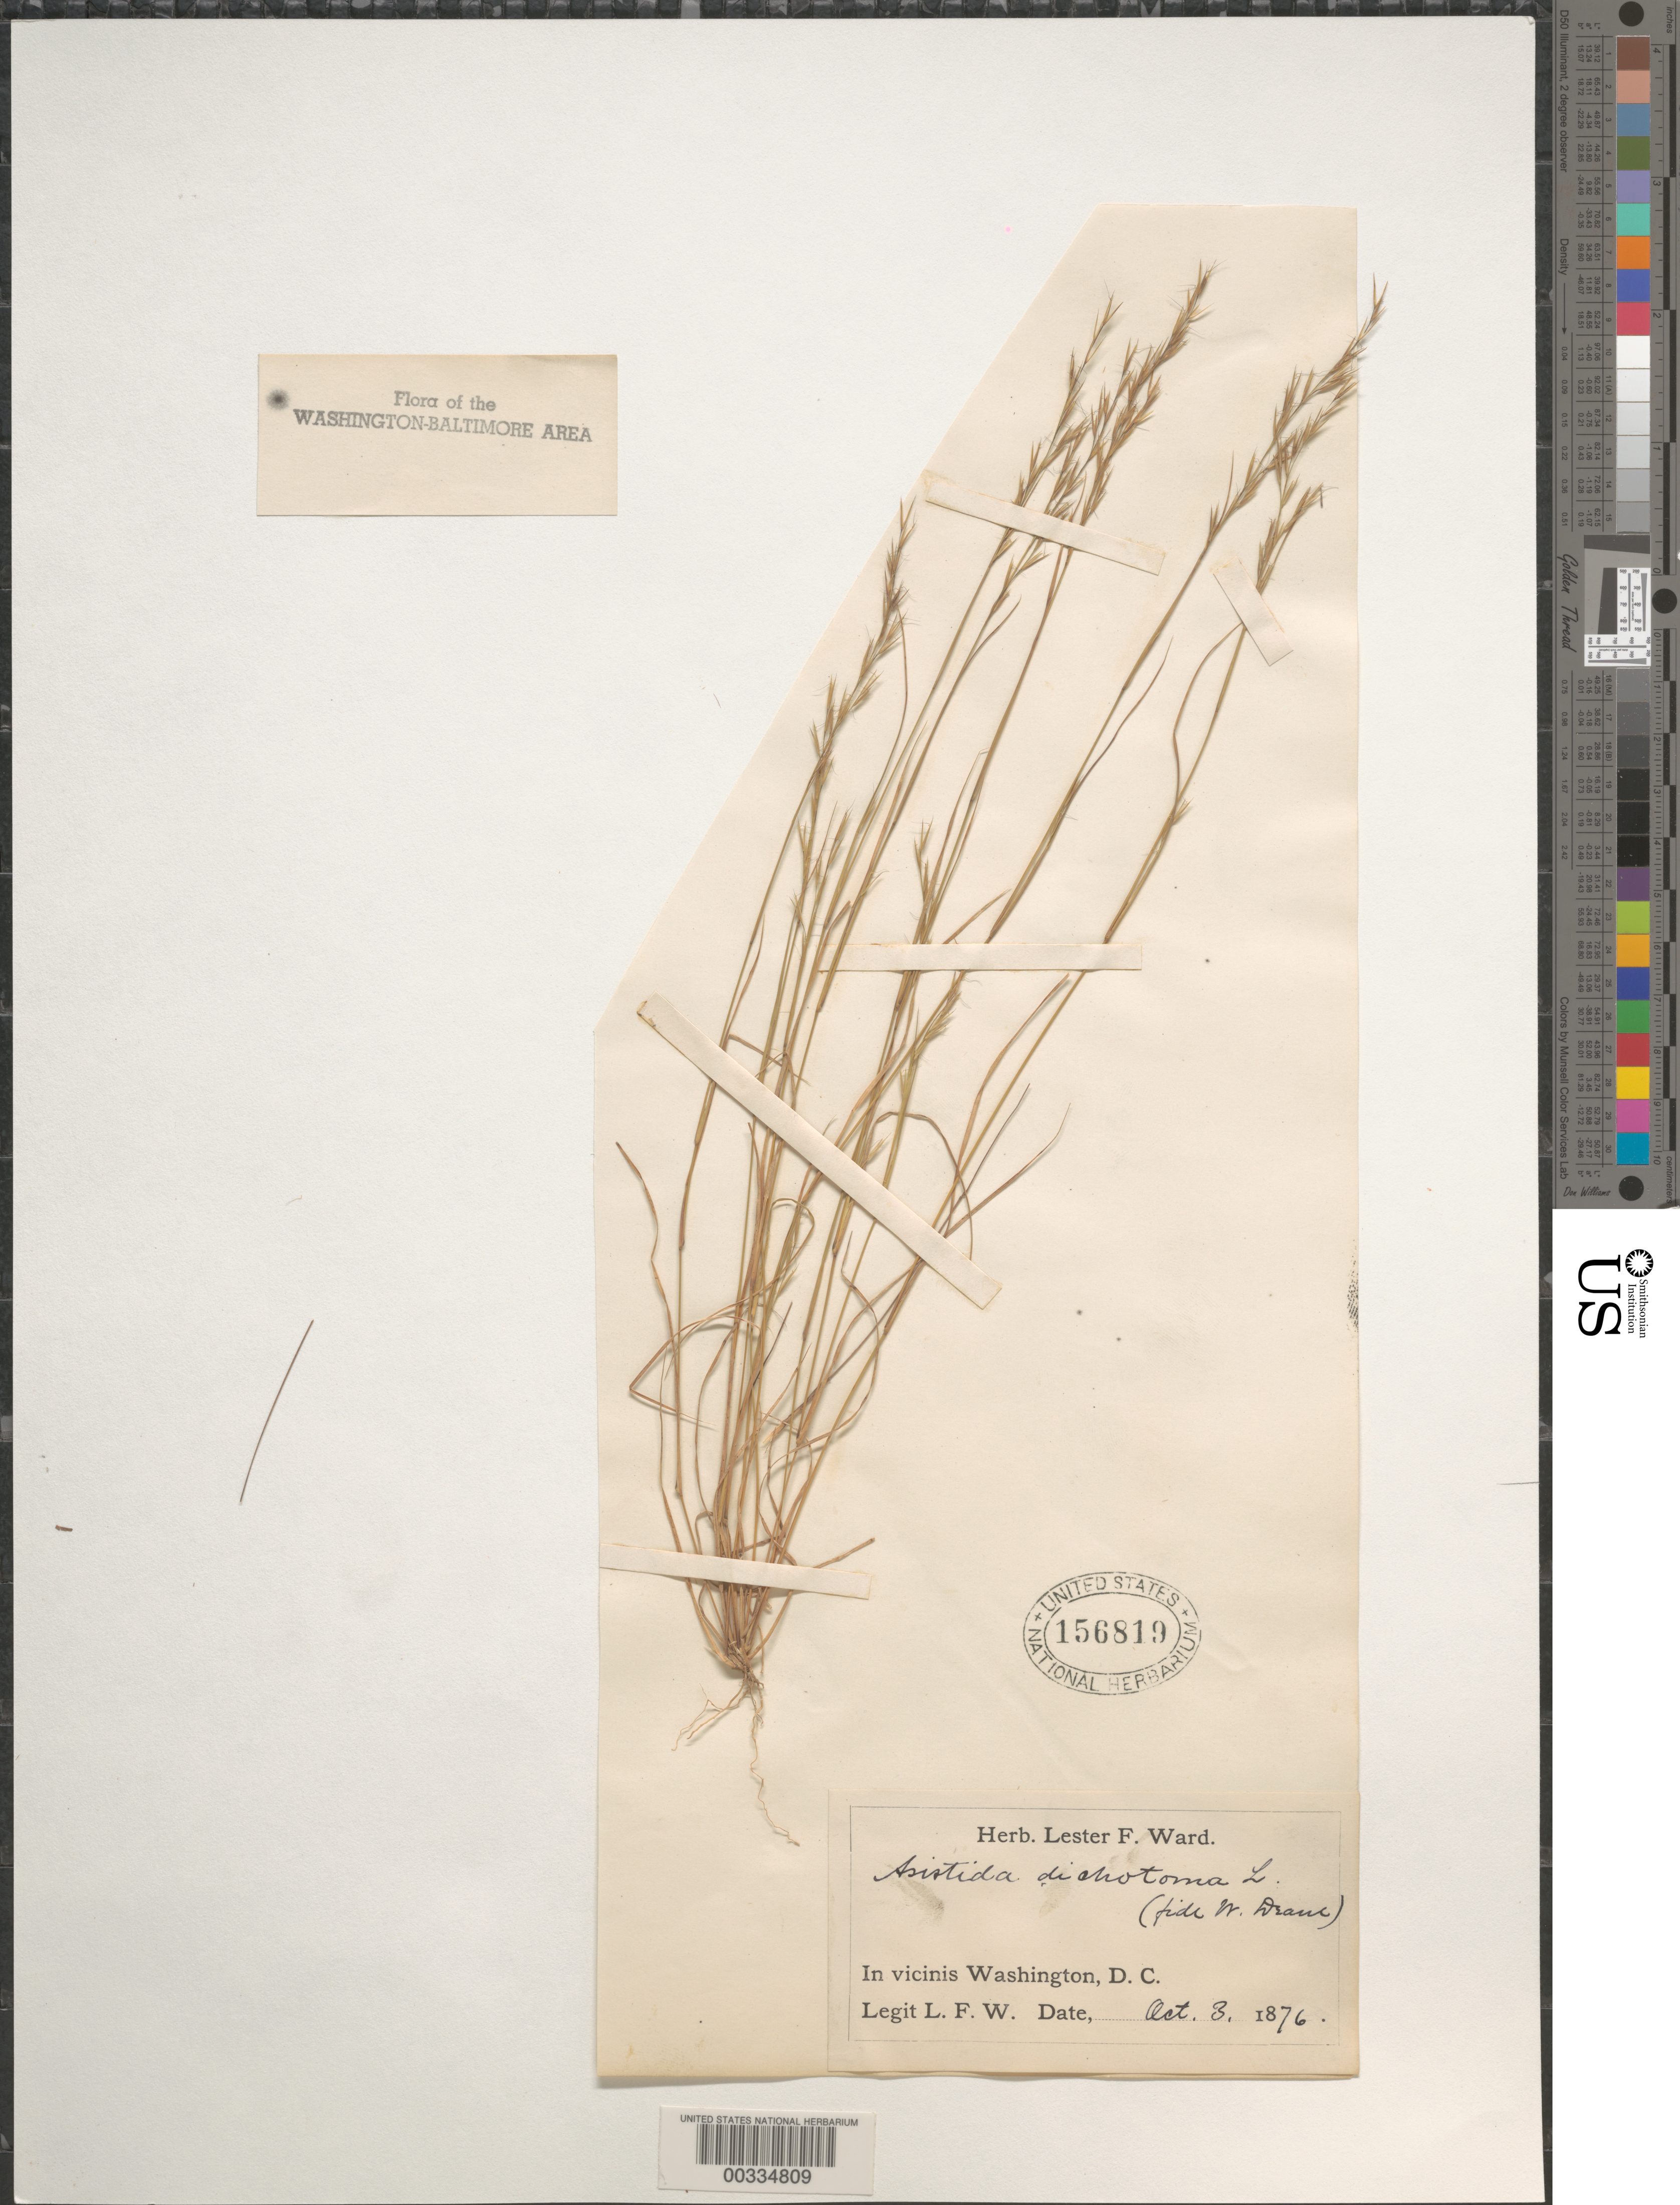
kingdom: Plantae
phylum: Tracheophyta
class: Liliopsida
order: Poales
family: Poaceae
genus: Aristida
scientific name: Aristida dichotoma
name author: Michx.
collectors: L. F. Ward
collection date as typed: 08 Oct 1876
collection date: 1876-10-08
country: United States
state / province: District of Columbia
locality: Washington area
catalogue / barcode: US 156819